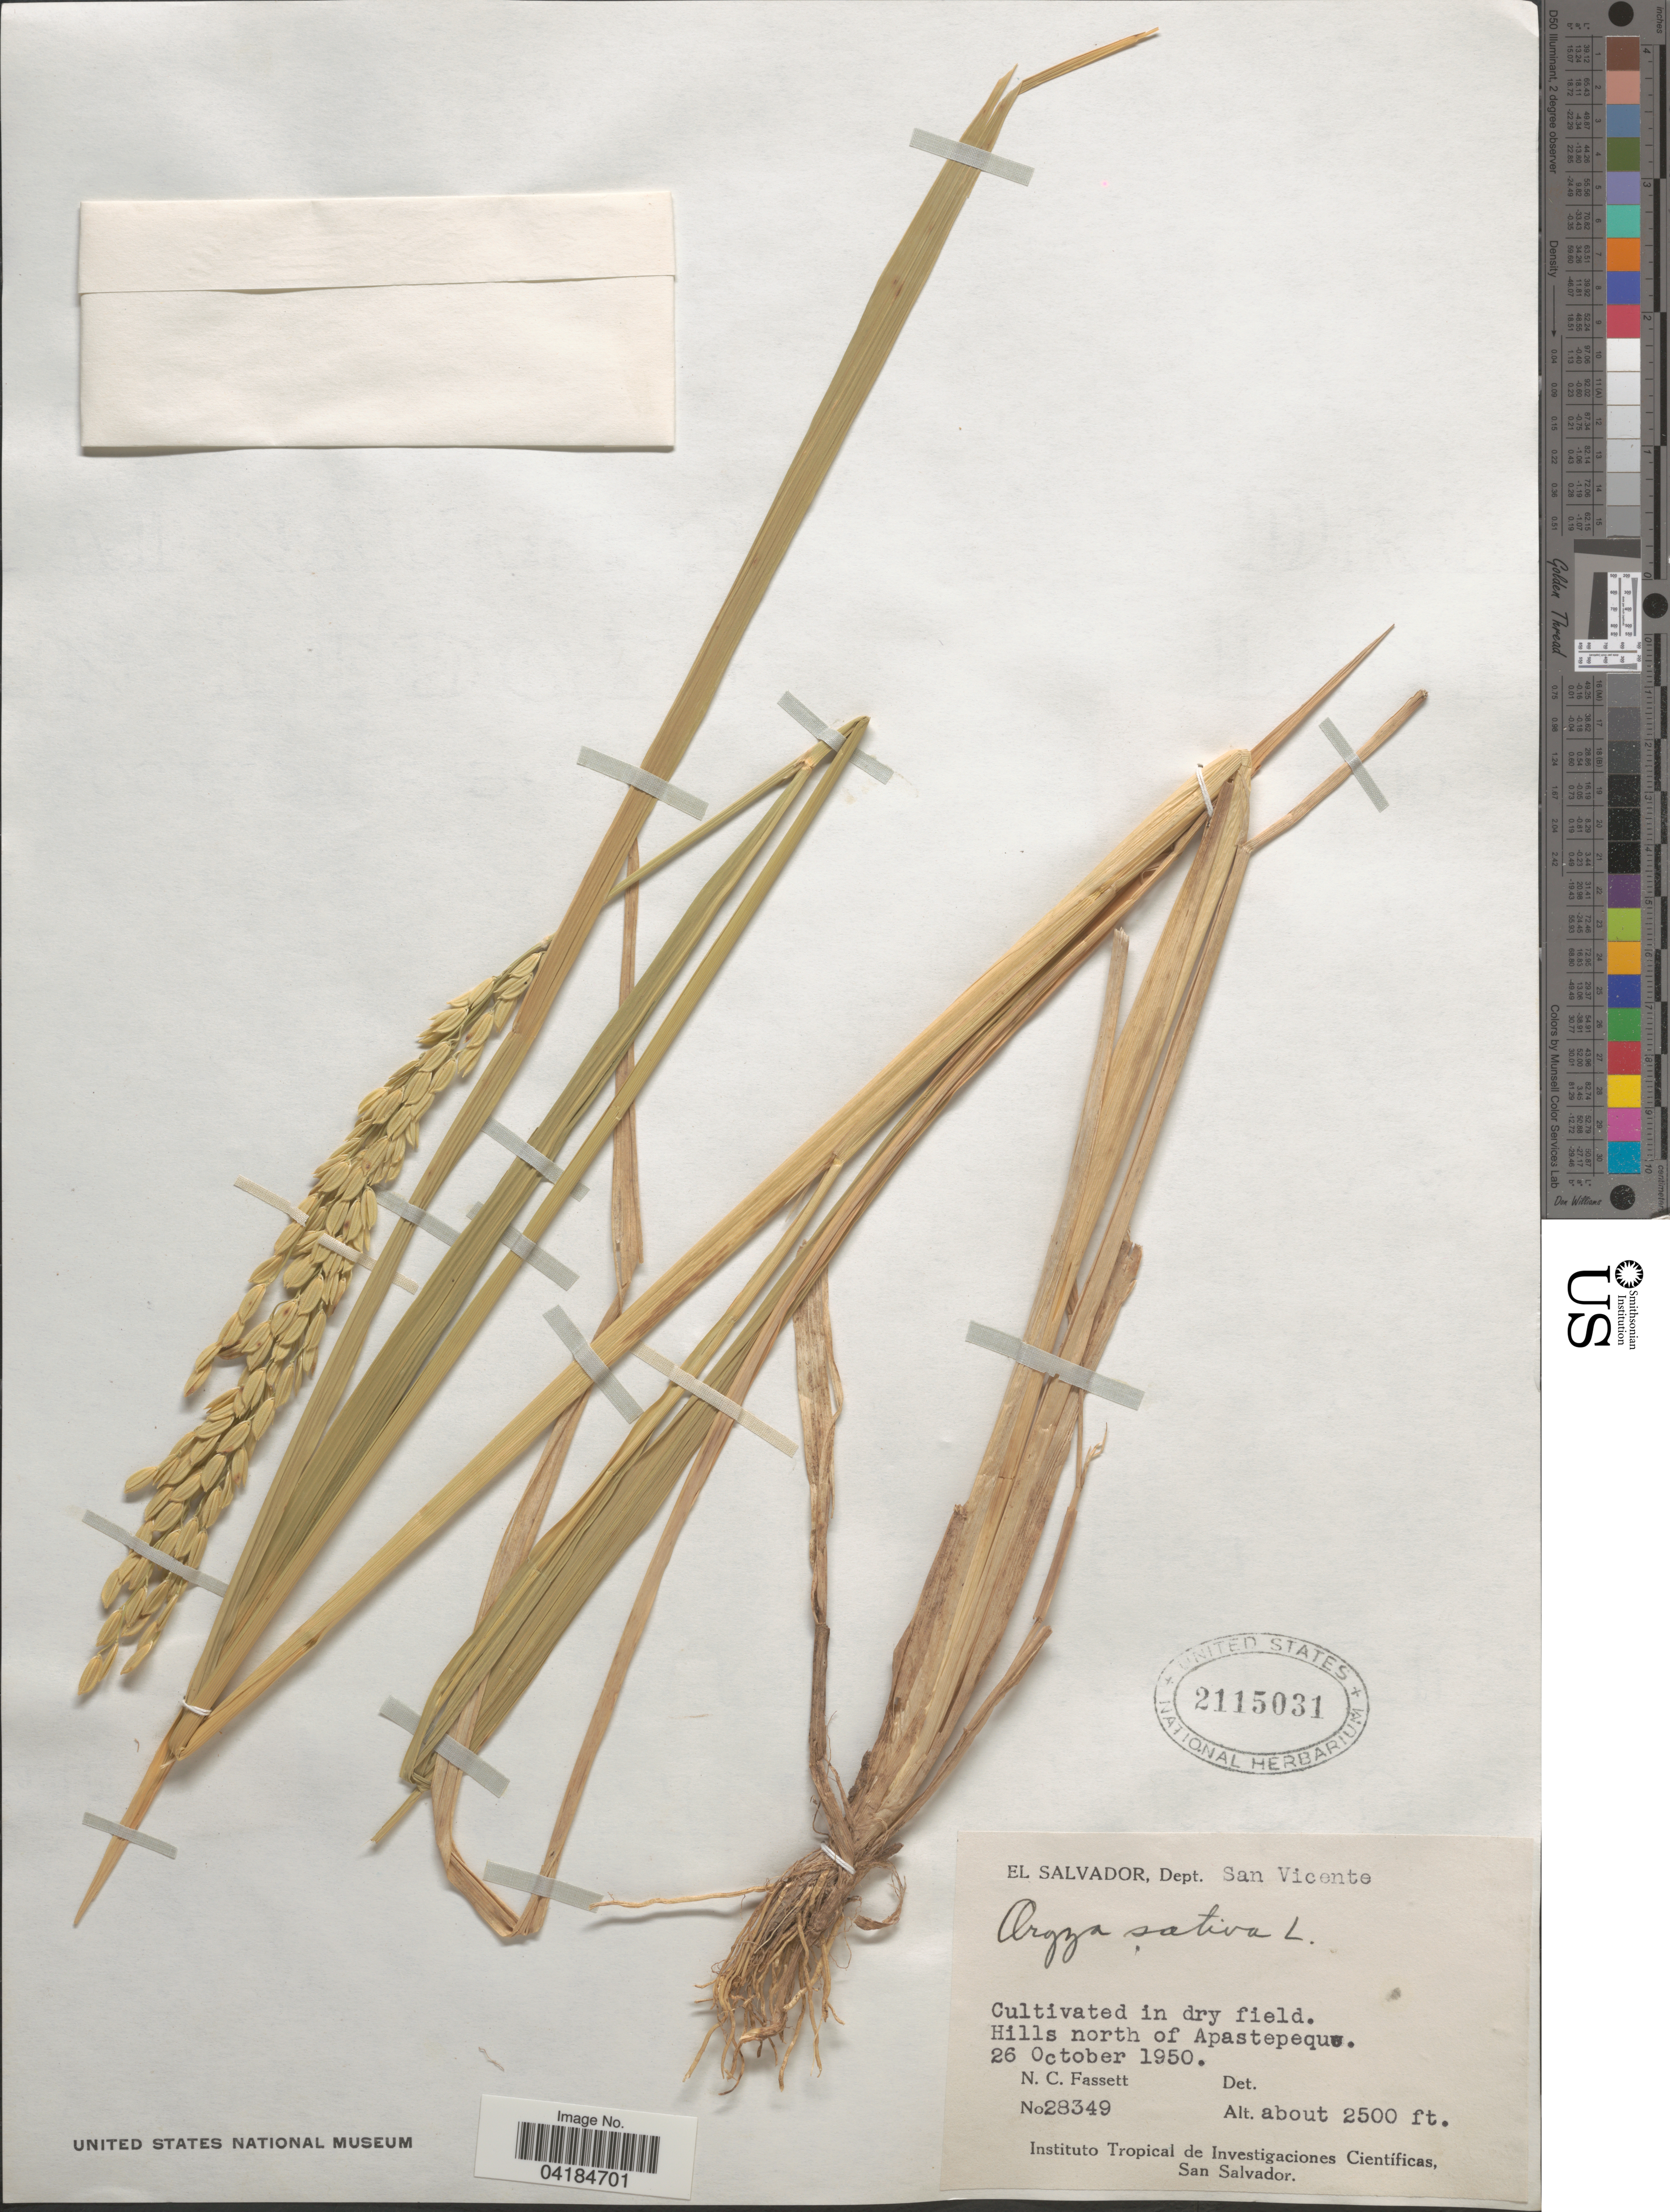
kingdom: Plantae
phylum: Tracheophyta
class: Liliopsida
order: Poales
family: Poaceae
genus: Oryza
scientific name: Oryza sativa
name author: L.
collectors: N. C. Fassett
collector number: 28349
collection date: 1950-10-26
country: El Salvador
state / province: San Vincente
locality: Dept. San Vicente. Hills north of Apastepeque.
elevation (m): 762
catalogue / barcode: US 2115031